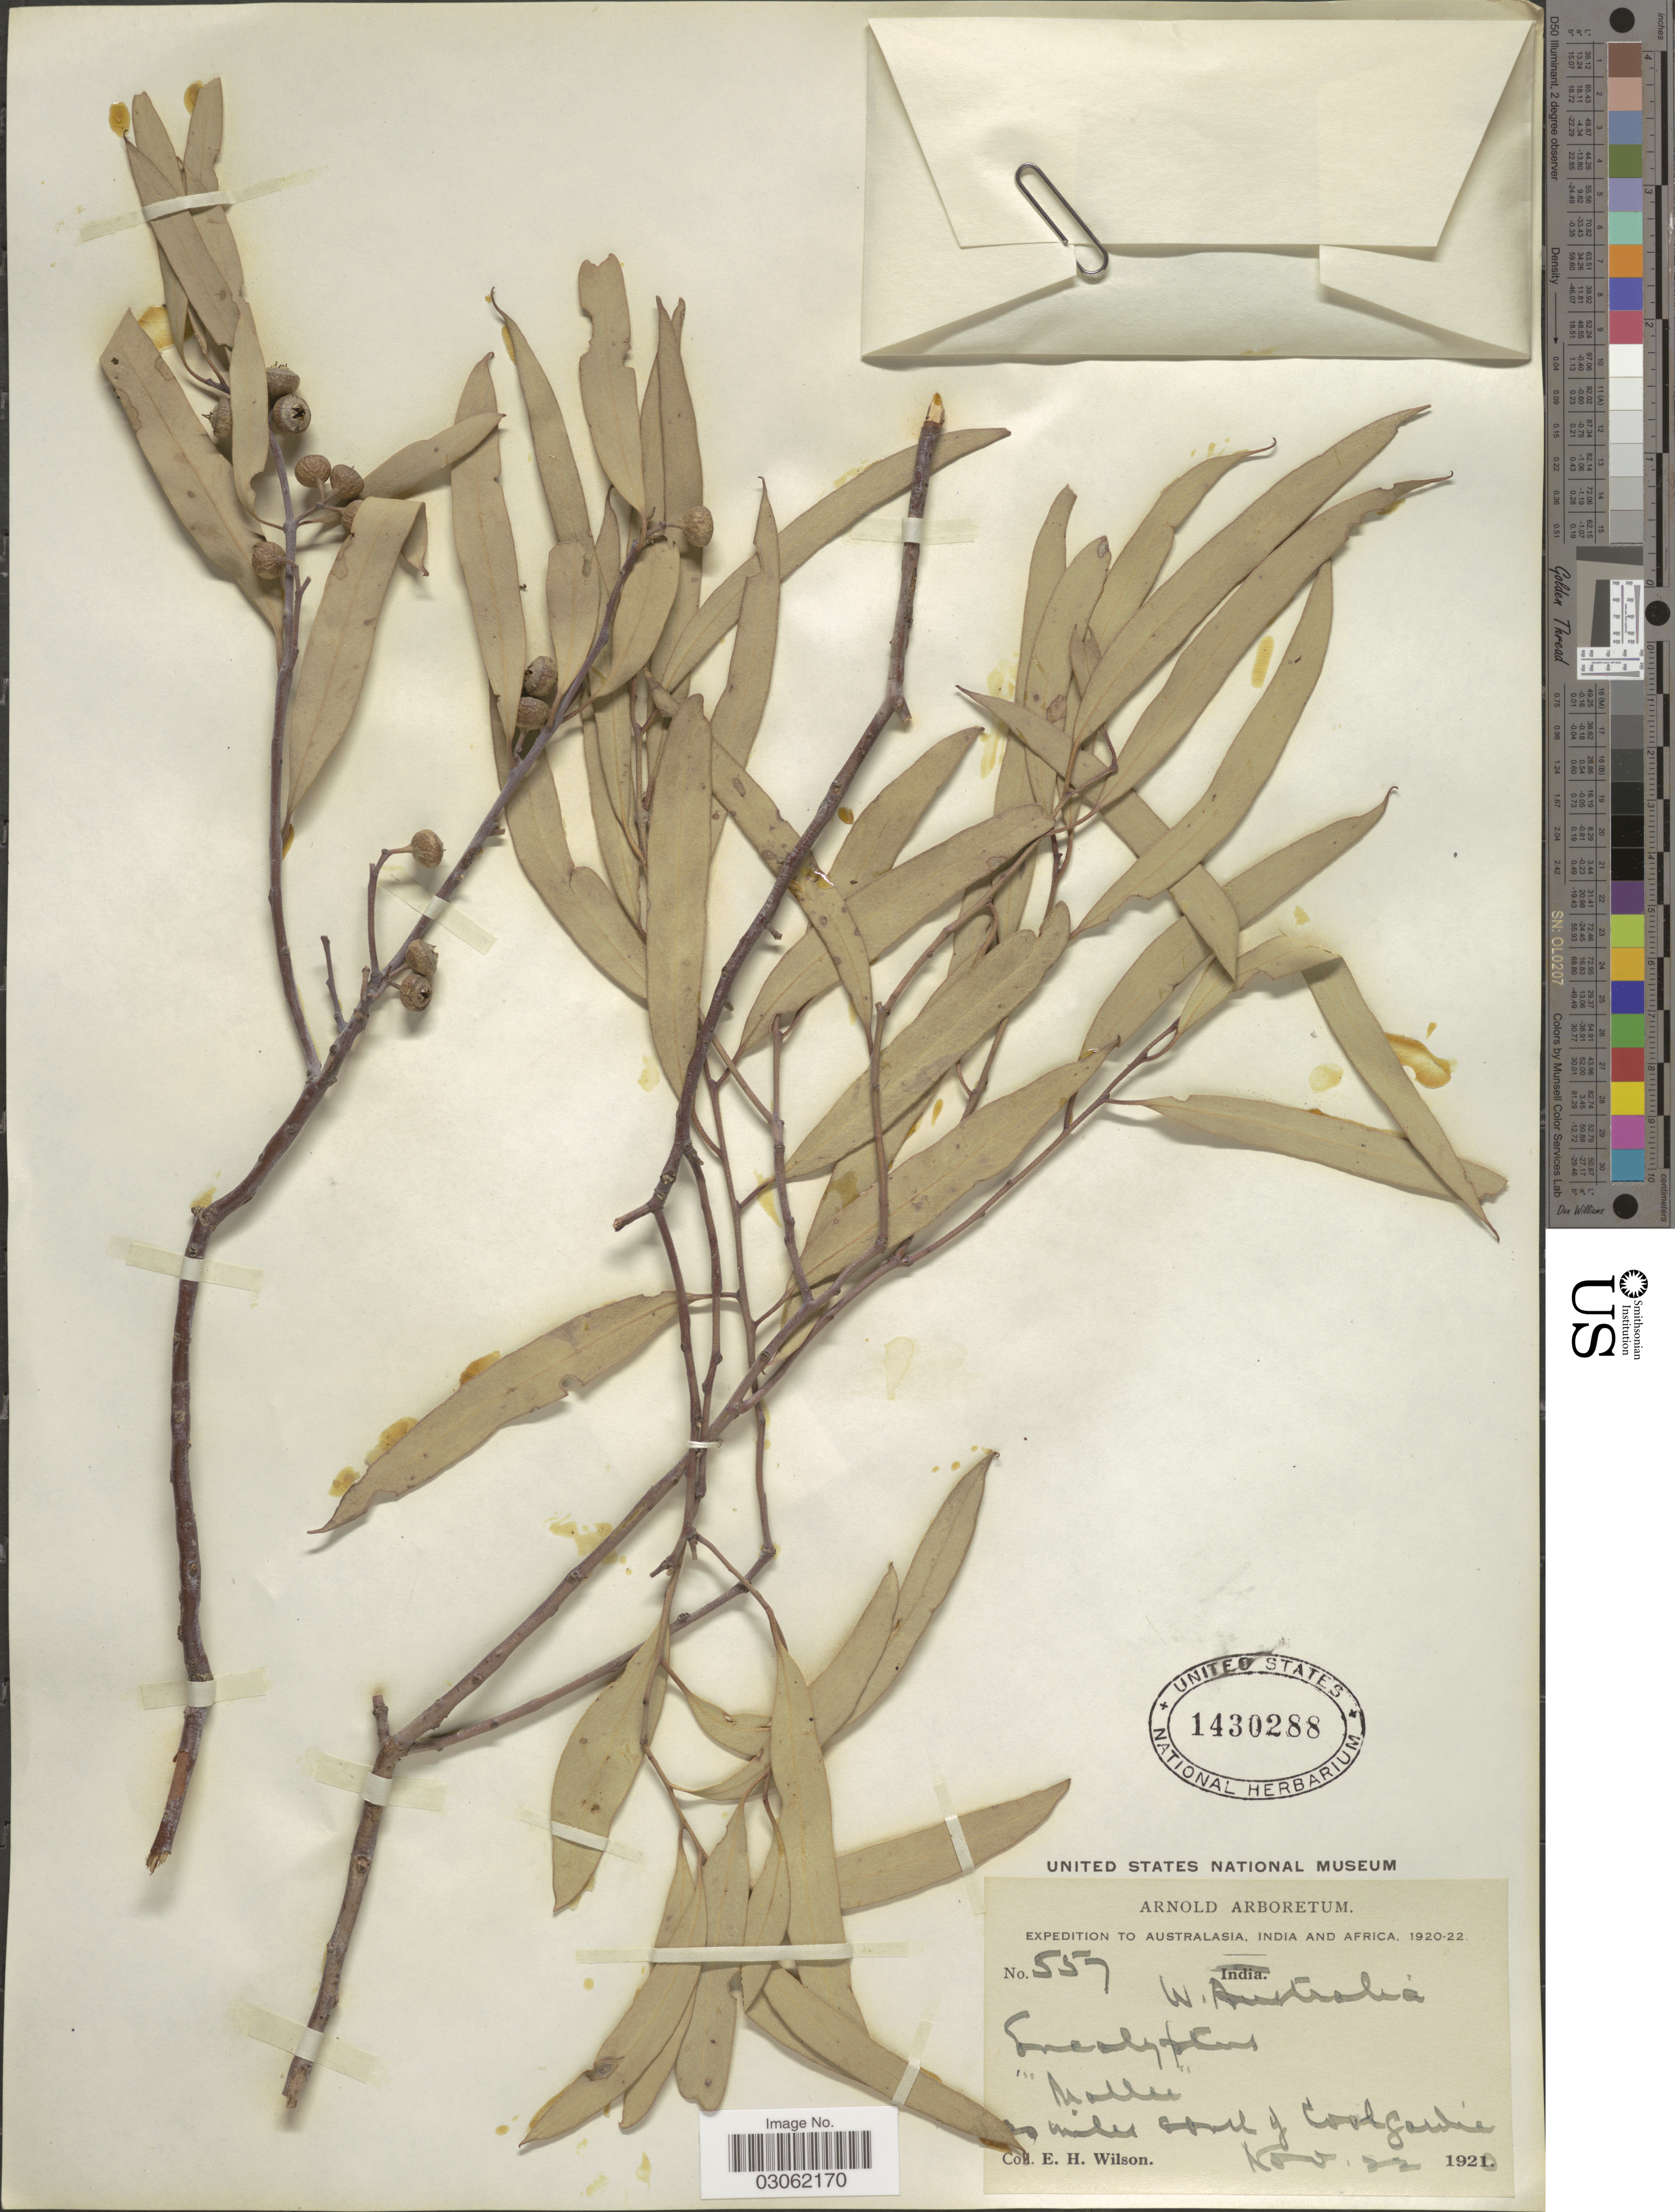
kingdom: Plantae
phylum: Tracheophyta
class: Magnoliopsida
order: Myrtales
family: Myrtaceae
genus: Eucalyptus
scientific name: Eucalyptus sp.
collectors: E. Wilson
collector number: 557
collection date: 1920-11-22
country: Australia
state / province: Western Australia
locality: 20 (leaf covering label) miles south of Goolgardia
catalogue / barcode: US 1430288